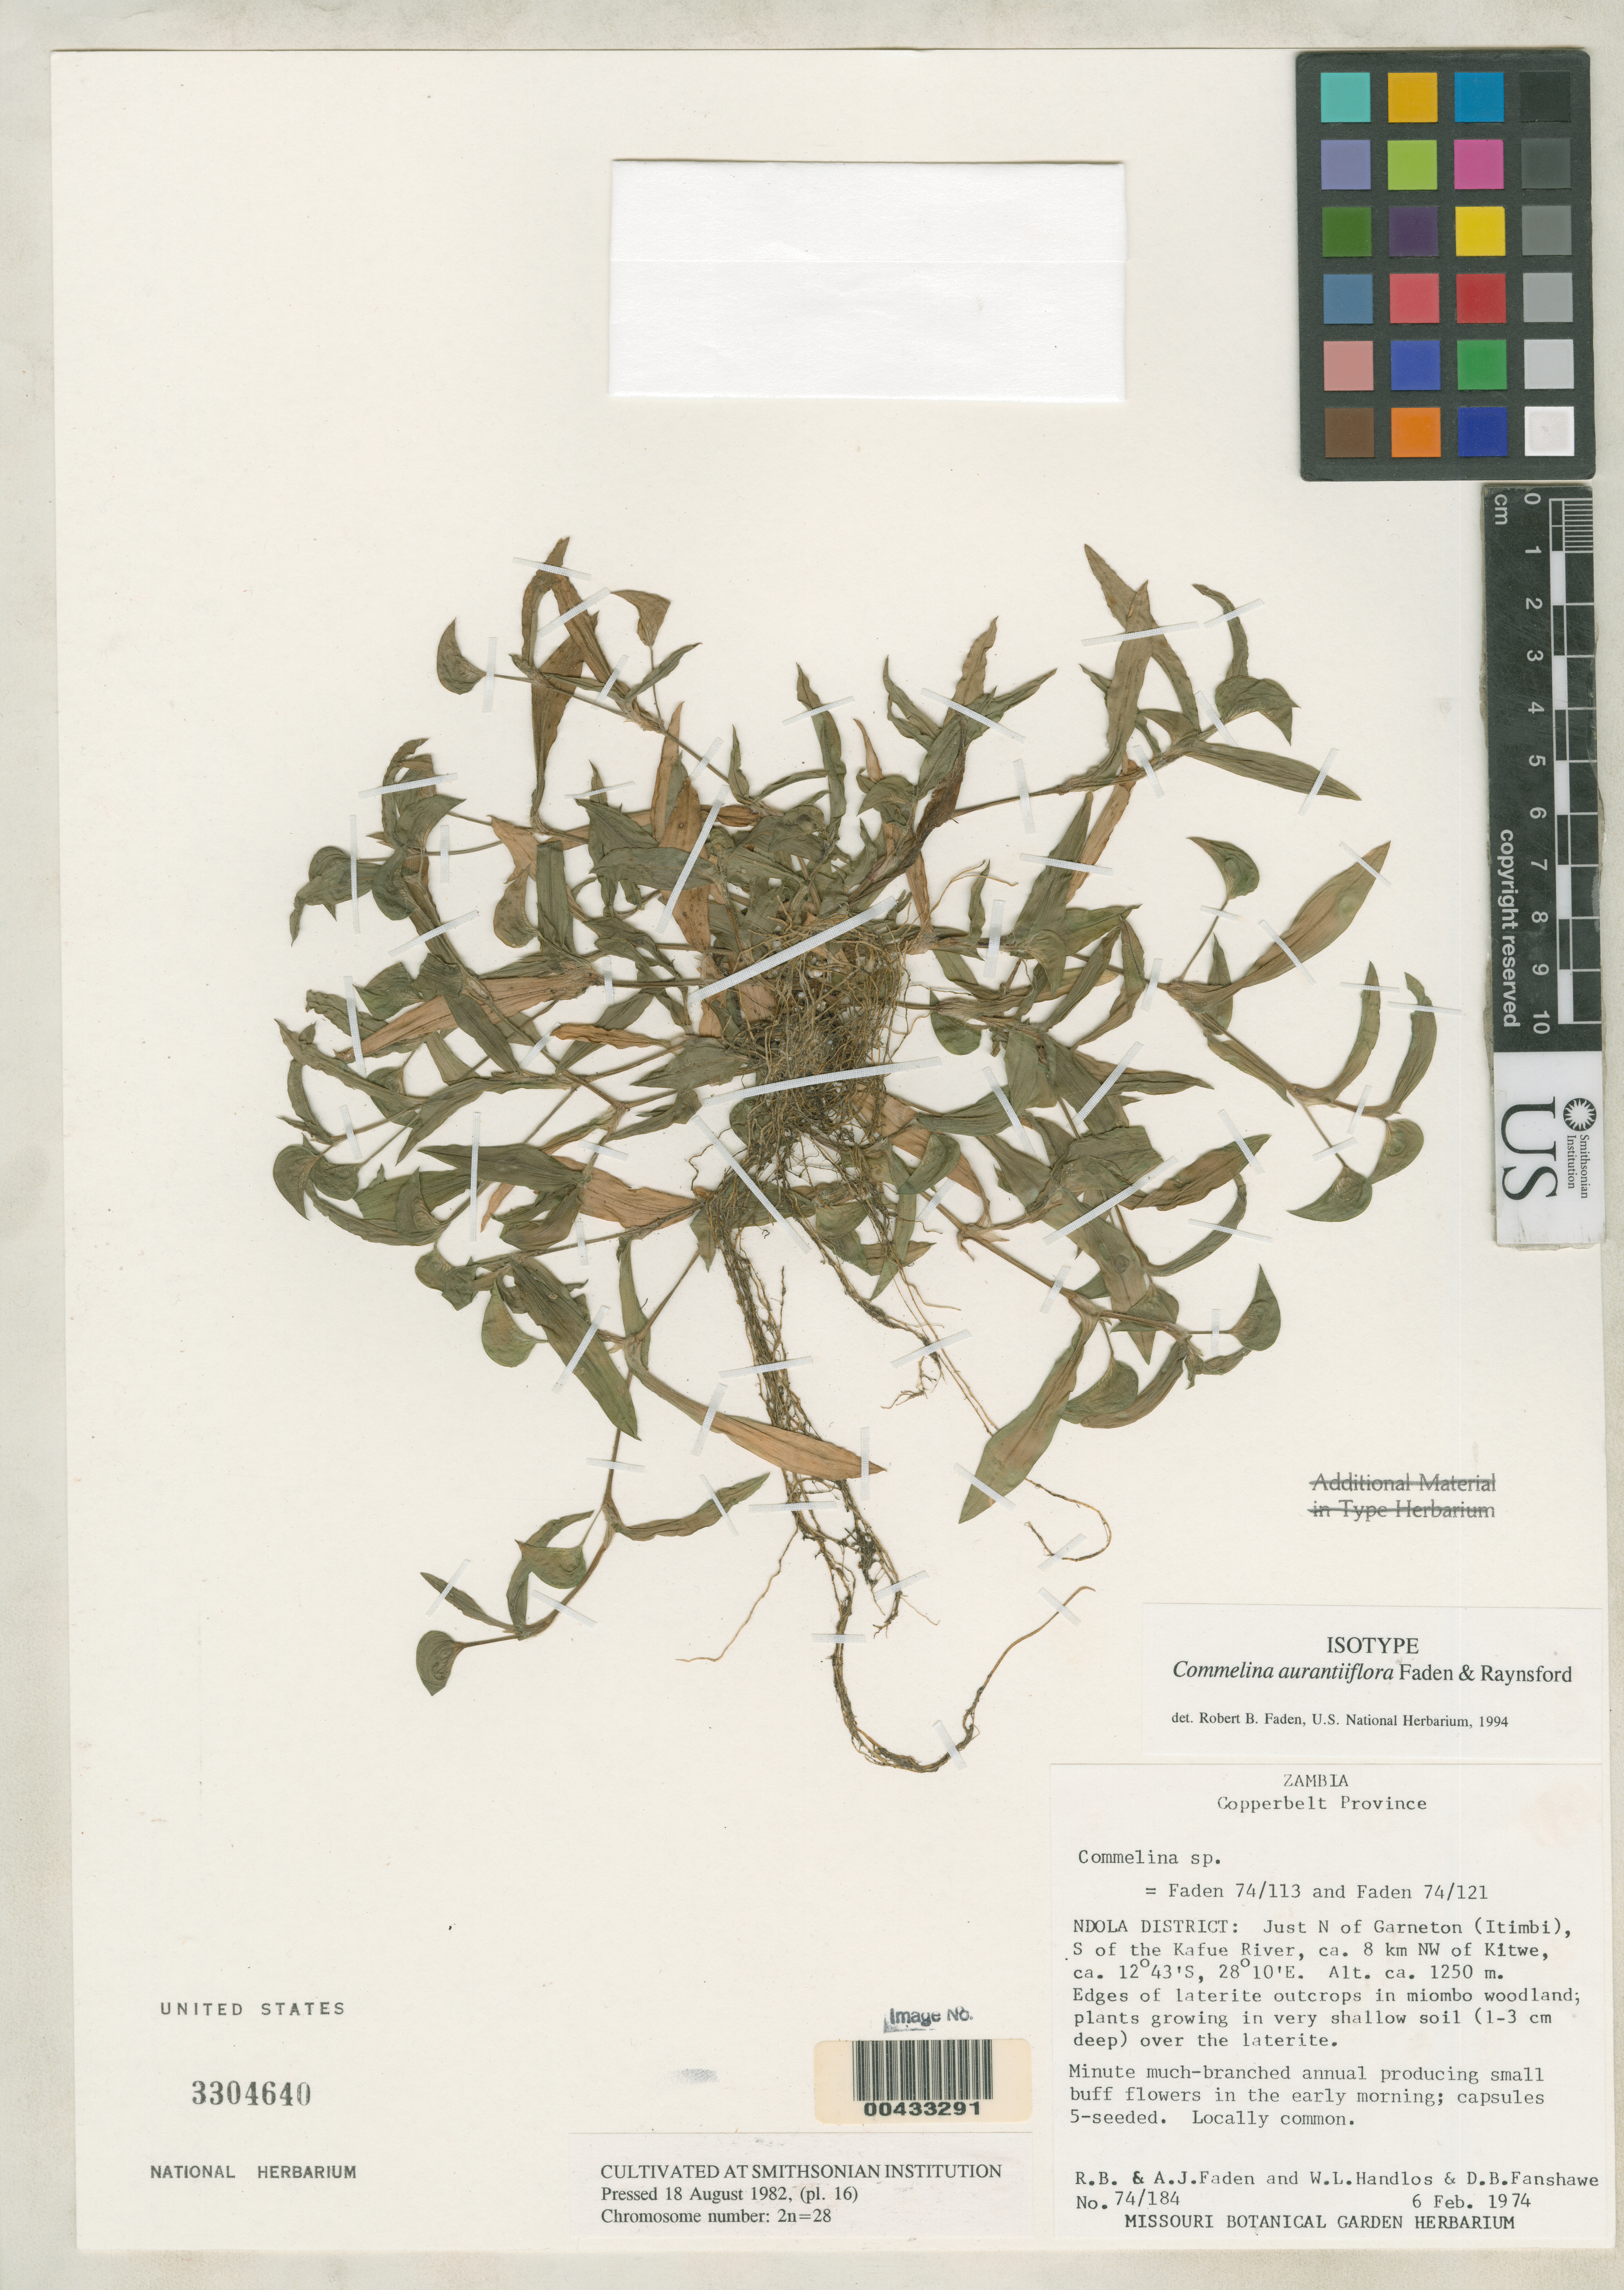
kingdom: Plantae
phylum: Tracheophyta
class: Liliopsida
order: Commelinales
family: Commelinaceae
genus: Commelina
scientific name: Commelina aurantiiflora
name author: Faden & Raynsf.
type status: Isotype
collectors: R. B. Faden, A. J. Faden, W. L. Handlos & D. B. Fanshawe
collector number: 74/184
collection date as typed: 06 Feb 1974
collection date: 1974-02-06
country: Zambia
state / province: Copperbelt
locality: Ndola district. Just N of Gerneton (Itimbi), S of the Kafue River, ca. 8 km NW of Kitwe.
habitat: Edges of laterite outcrops in miombo woodland; plants growing in very shallow soil (1-3 cm) over the laterite.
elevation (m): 1250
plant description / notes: The protologue cites this collection as being made on 04 Feb 1973; this is assumed to be a typing error.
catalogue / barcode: US 3304640